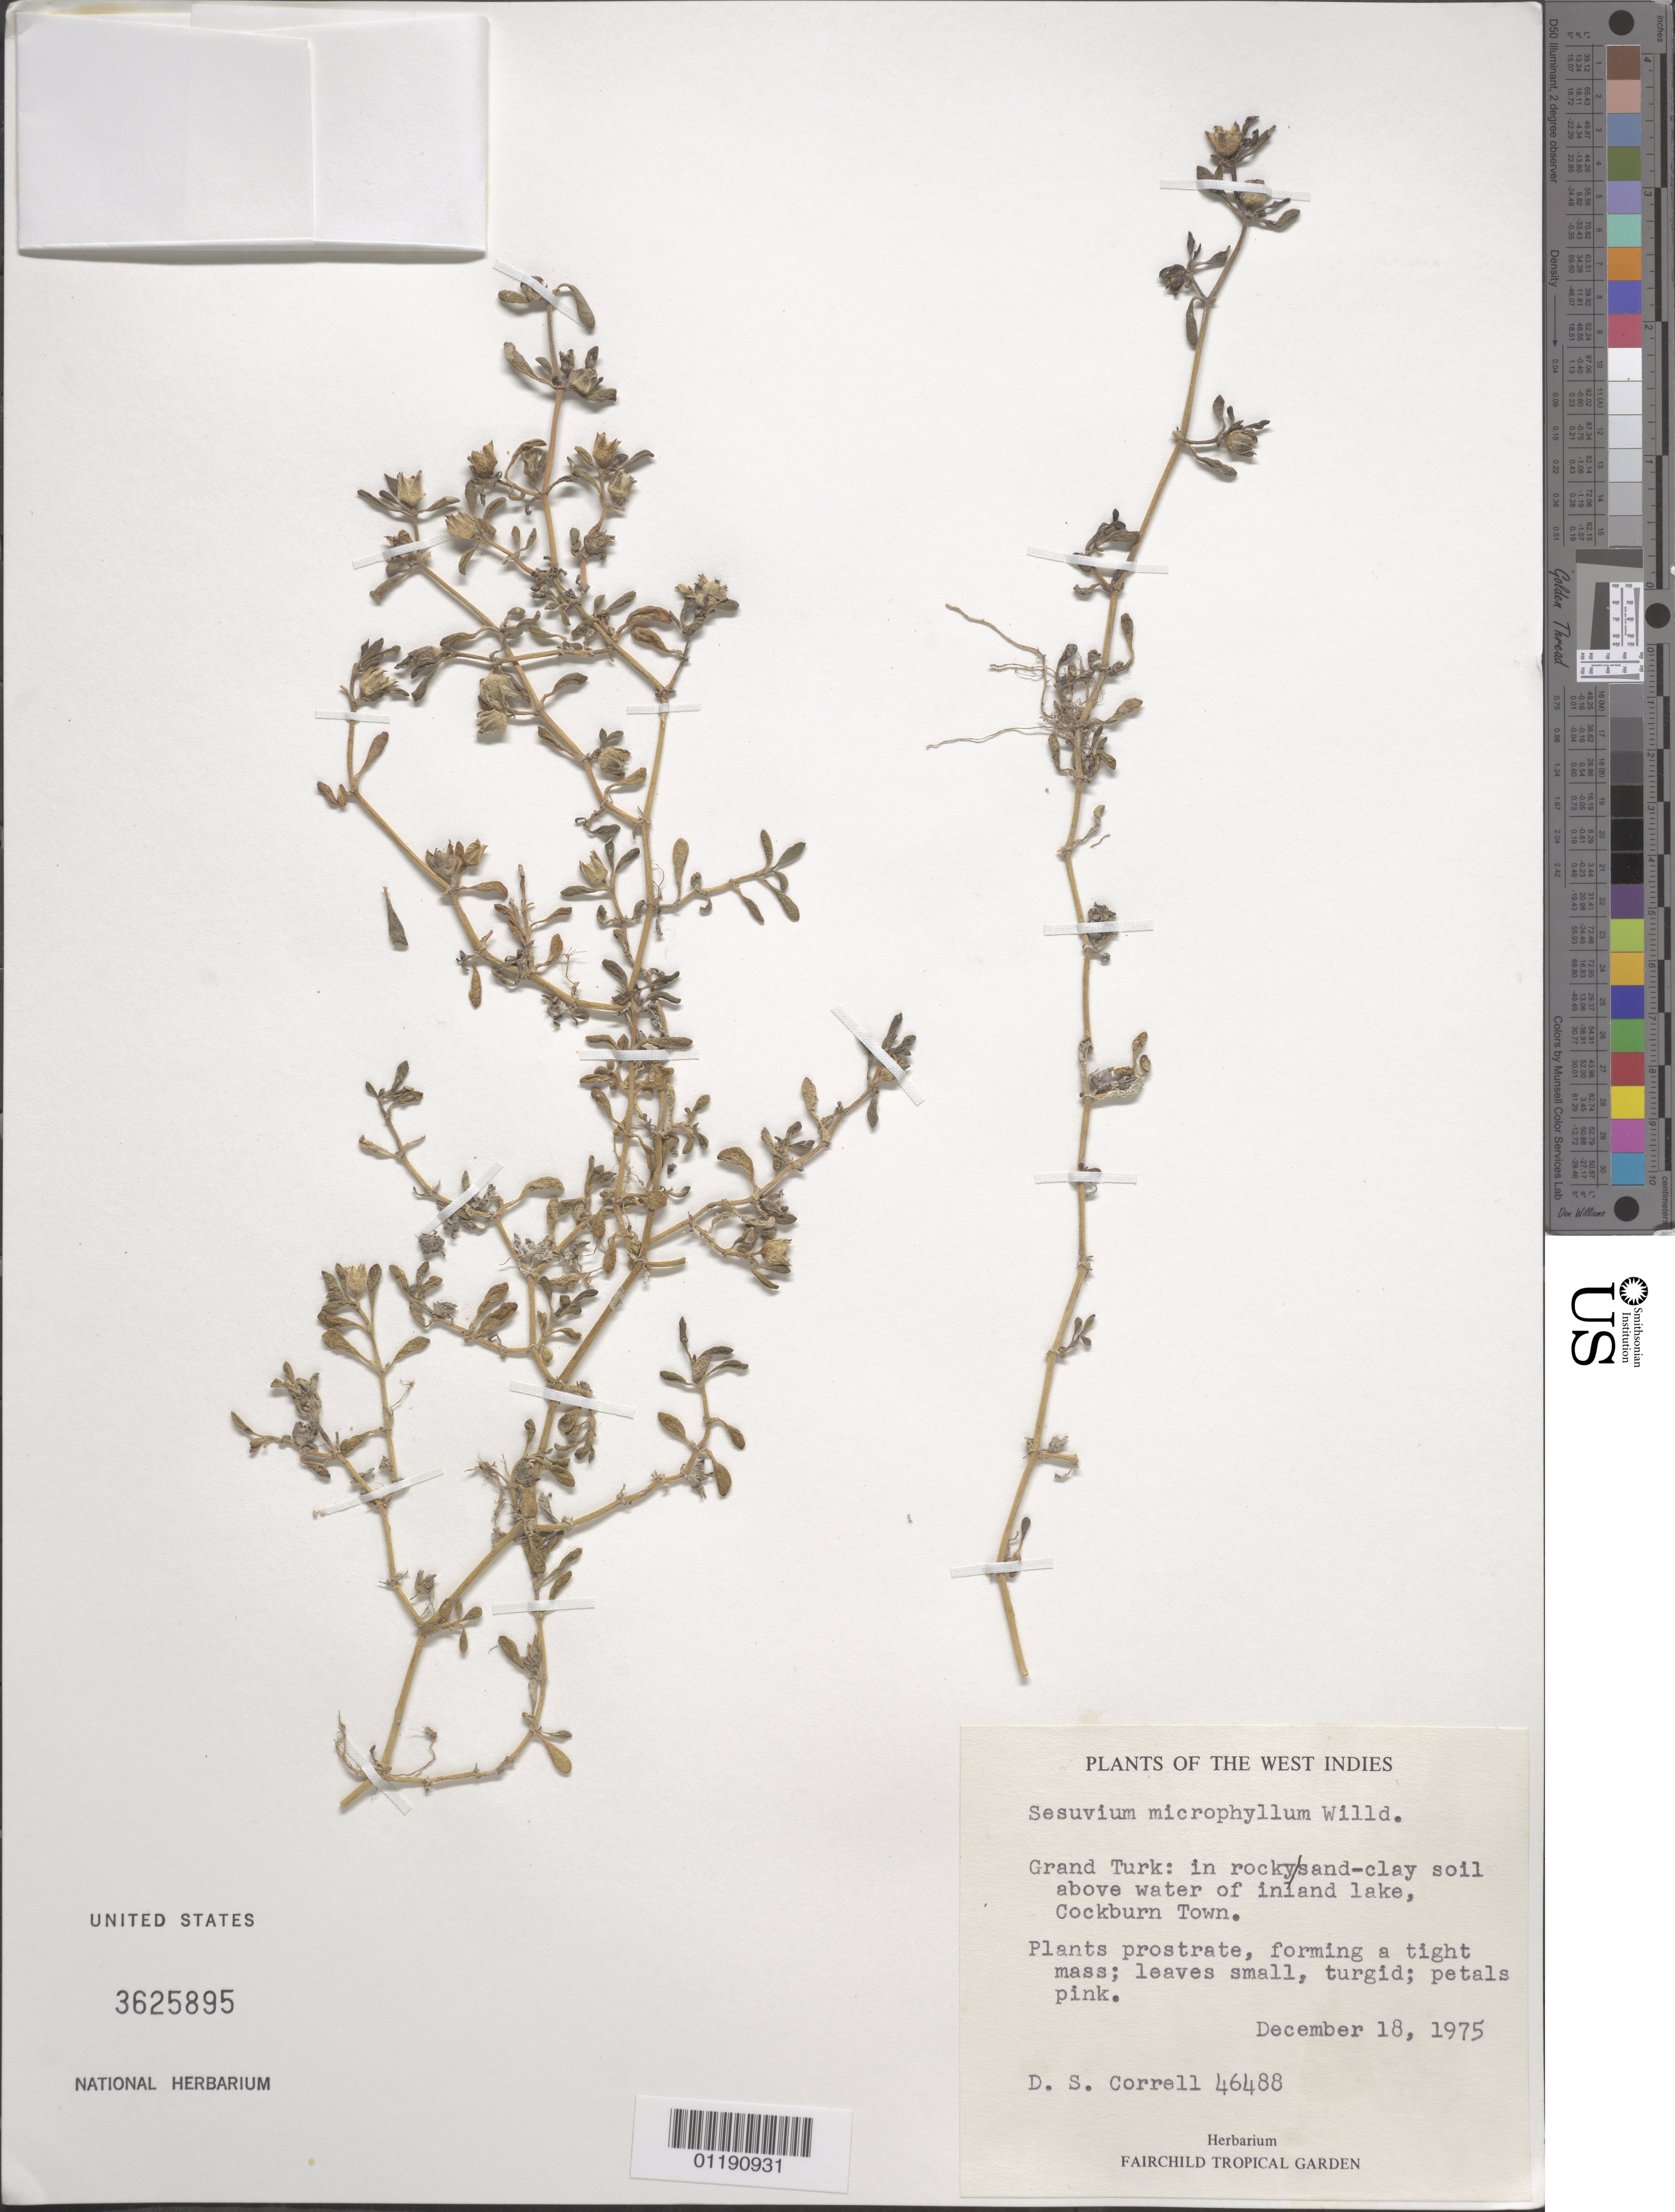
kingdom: Plantae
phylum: Tracheophyta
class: Magnoliopsida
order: Caryophyllales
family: Aizoaceae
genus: Sesuvium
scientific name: Sesuvium microphyllum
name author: Willd.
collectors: D. S. Correll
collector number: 46488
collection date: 1975-12-18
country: Bahamas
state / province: Grand Turk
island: Grand Turk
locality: Grand Turk: above water of inland lake, Cockburn Town.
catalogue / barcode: US 3625895